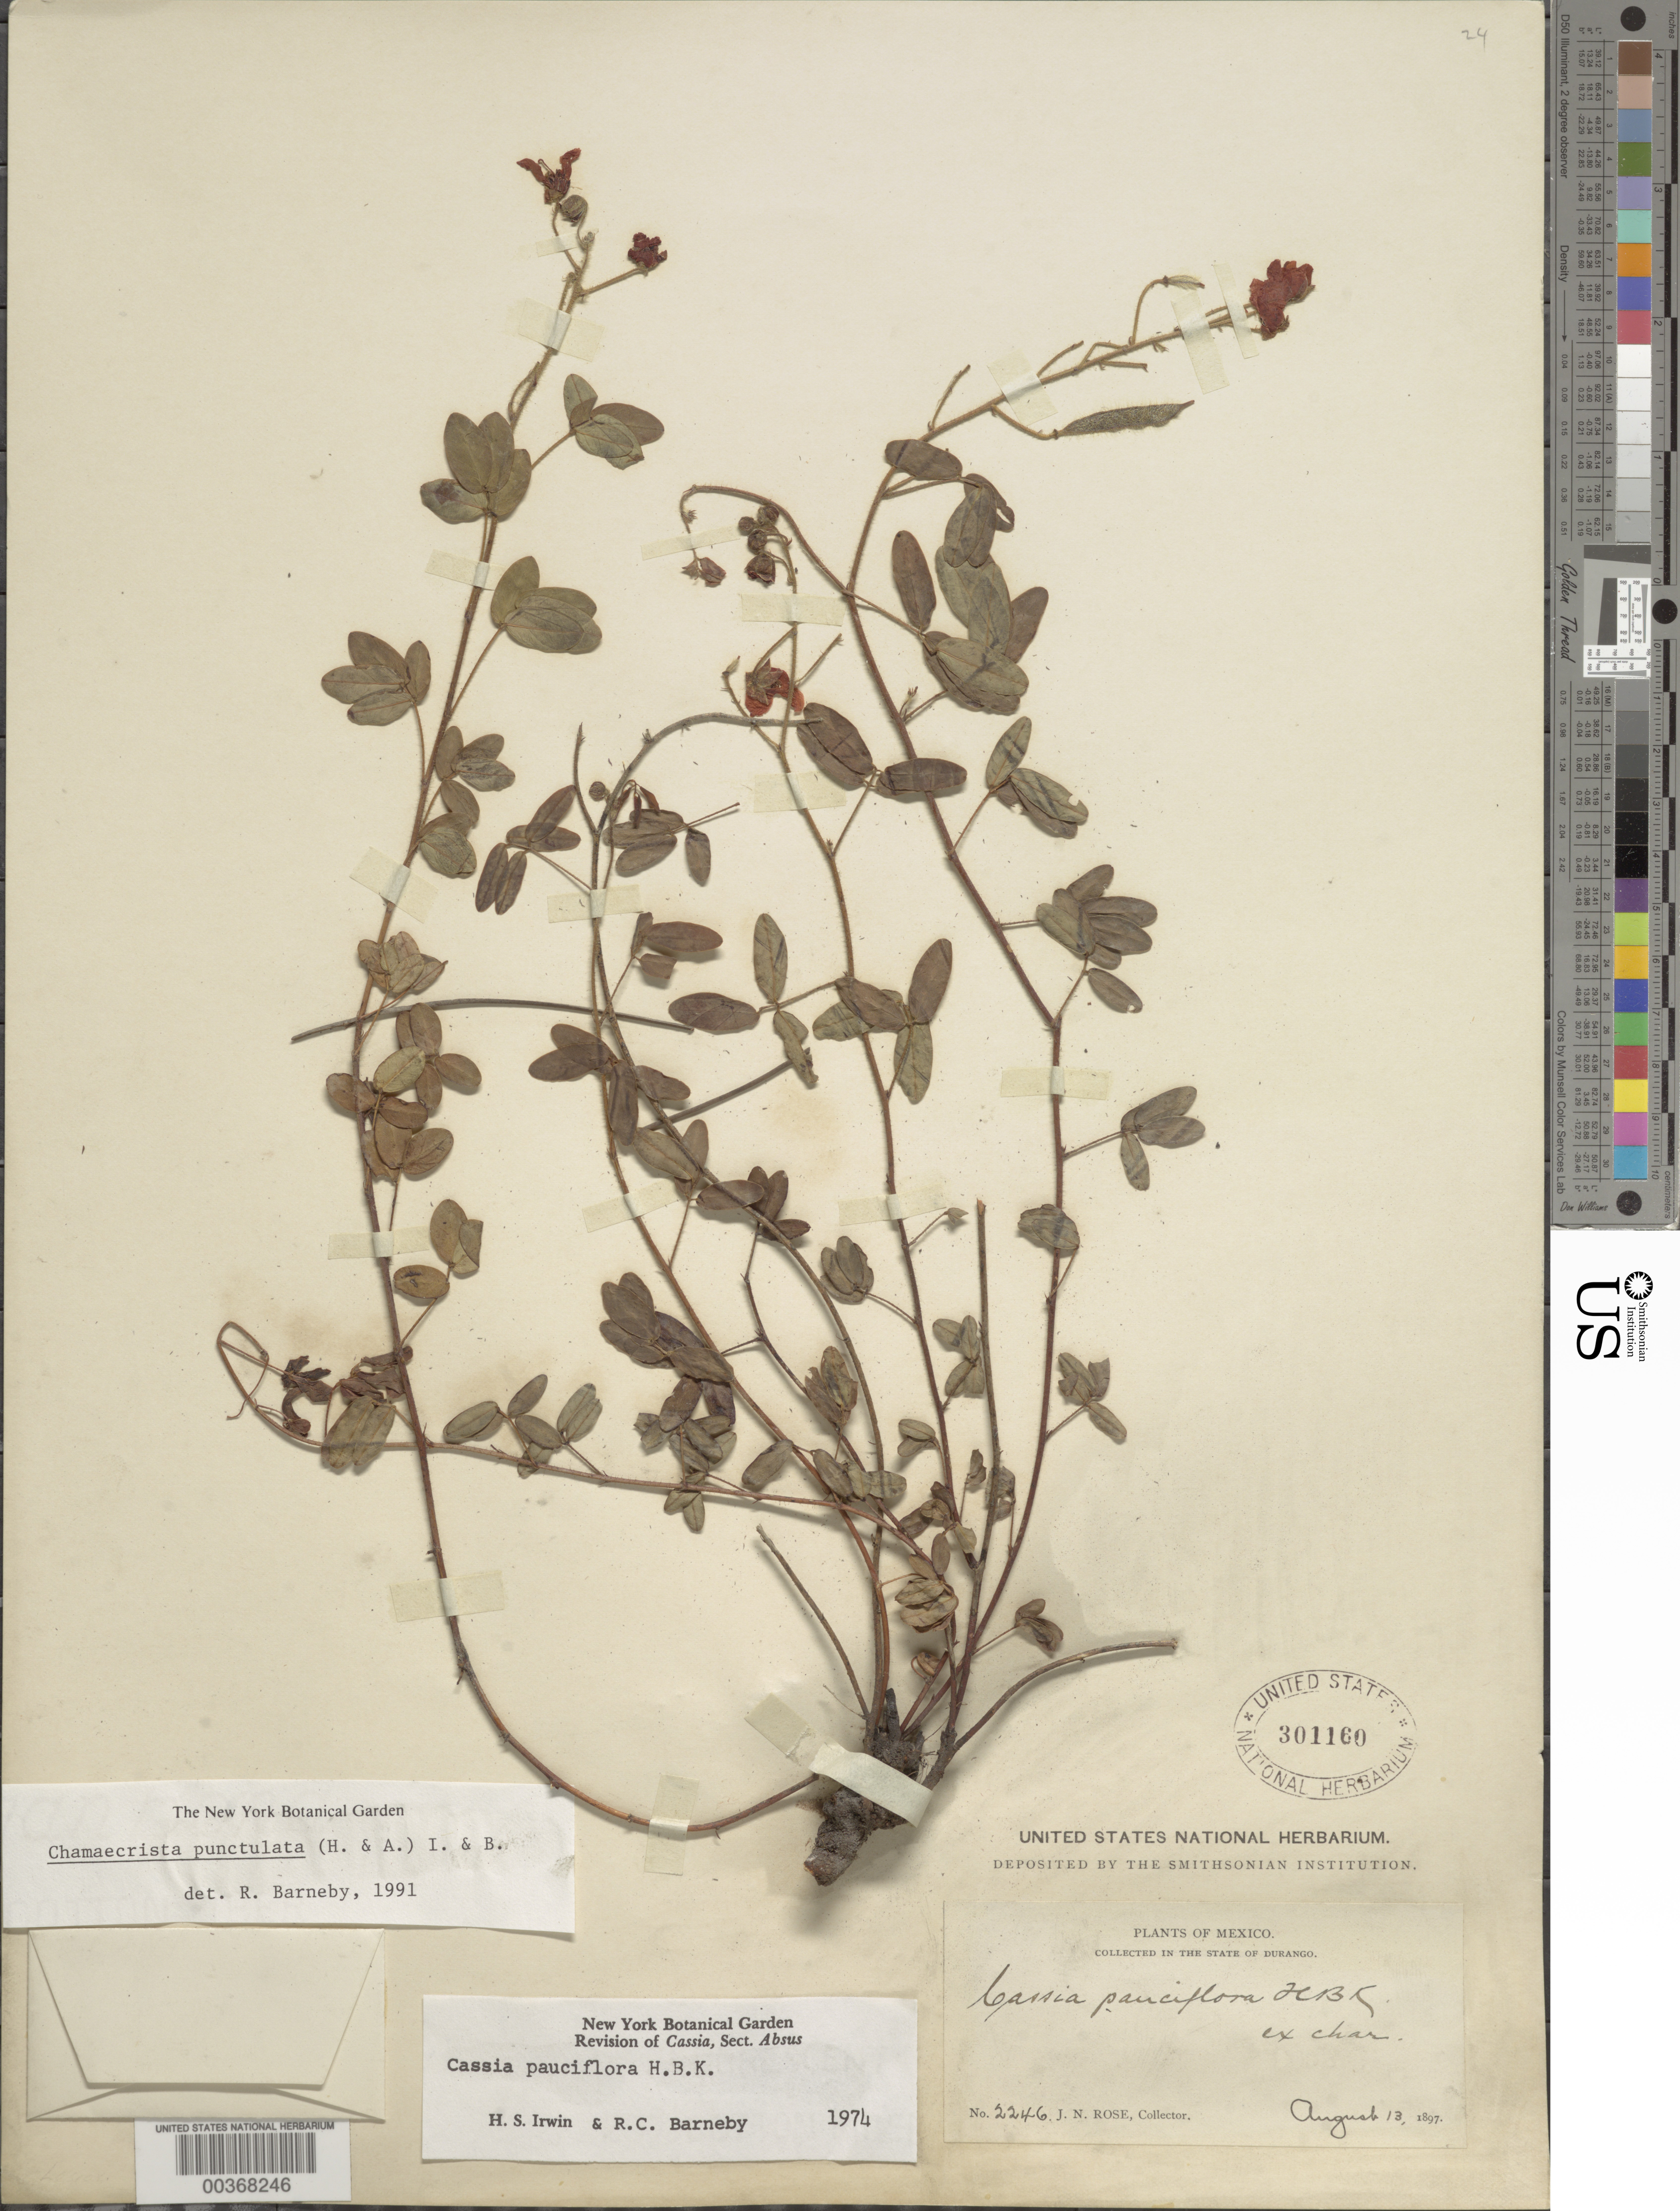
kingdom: Plantae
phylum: Tracheophyta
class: Magnoliopsida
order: Fabales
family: Fabaceae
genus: Chamaecrista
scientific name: Chamaecrista punctulata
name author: (Hook. & Arn.) H.S. Irwin & Barneby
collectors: J. N. Rose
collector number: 2246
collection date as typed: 13 Aug 1897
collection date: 1897-08-13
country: Mexico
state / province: Durango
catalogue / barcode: US 301160